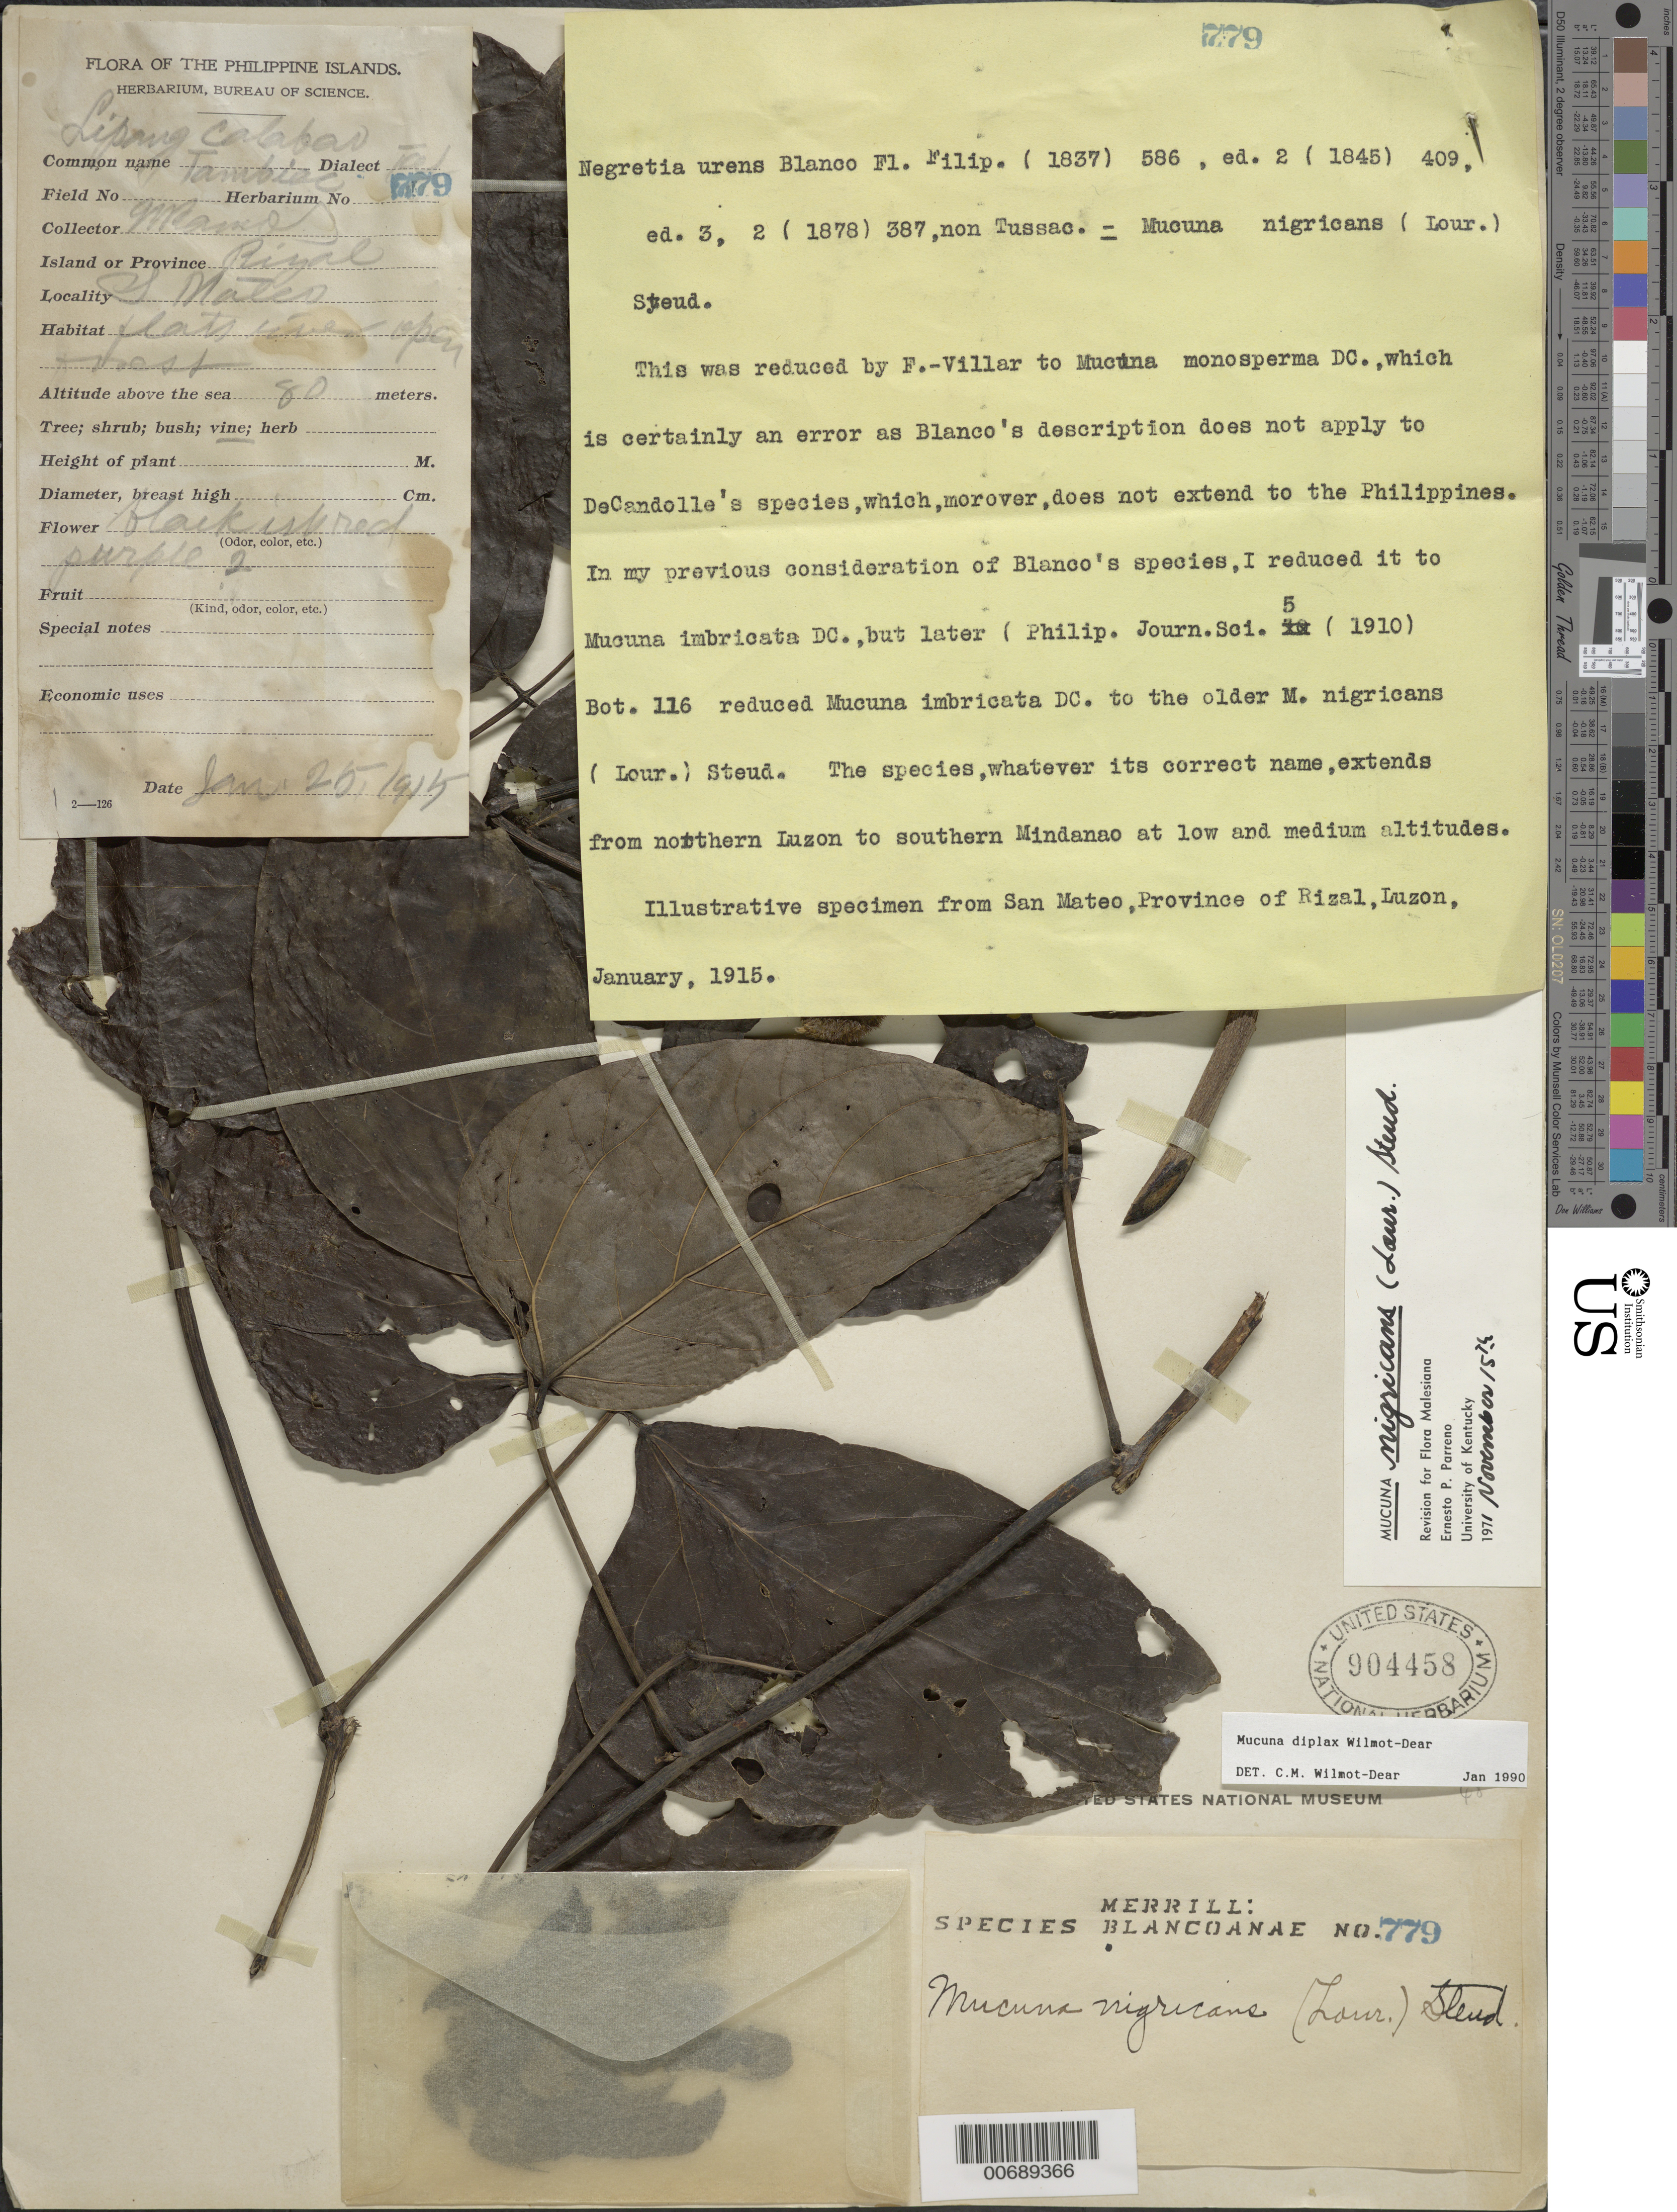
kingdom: Plantae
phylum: Tracheophyta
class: Magnoliopsida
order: Fabales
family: Fabaceae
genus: Mucuna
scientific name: Mucuna diplex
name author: Wilmot-Dear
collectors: M. Ramos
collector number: Sp. Blancoan. 0779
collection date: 1915-01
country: Philippines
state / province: Calabarzon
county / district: Rizal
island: Luzon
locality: San Mateo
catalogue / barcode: US 904458